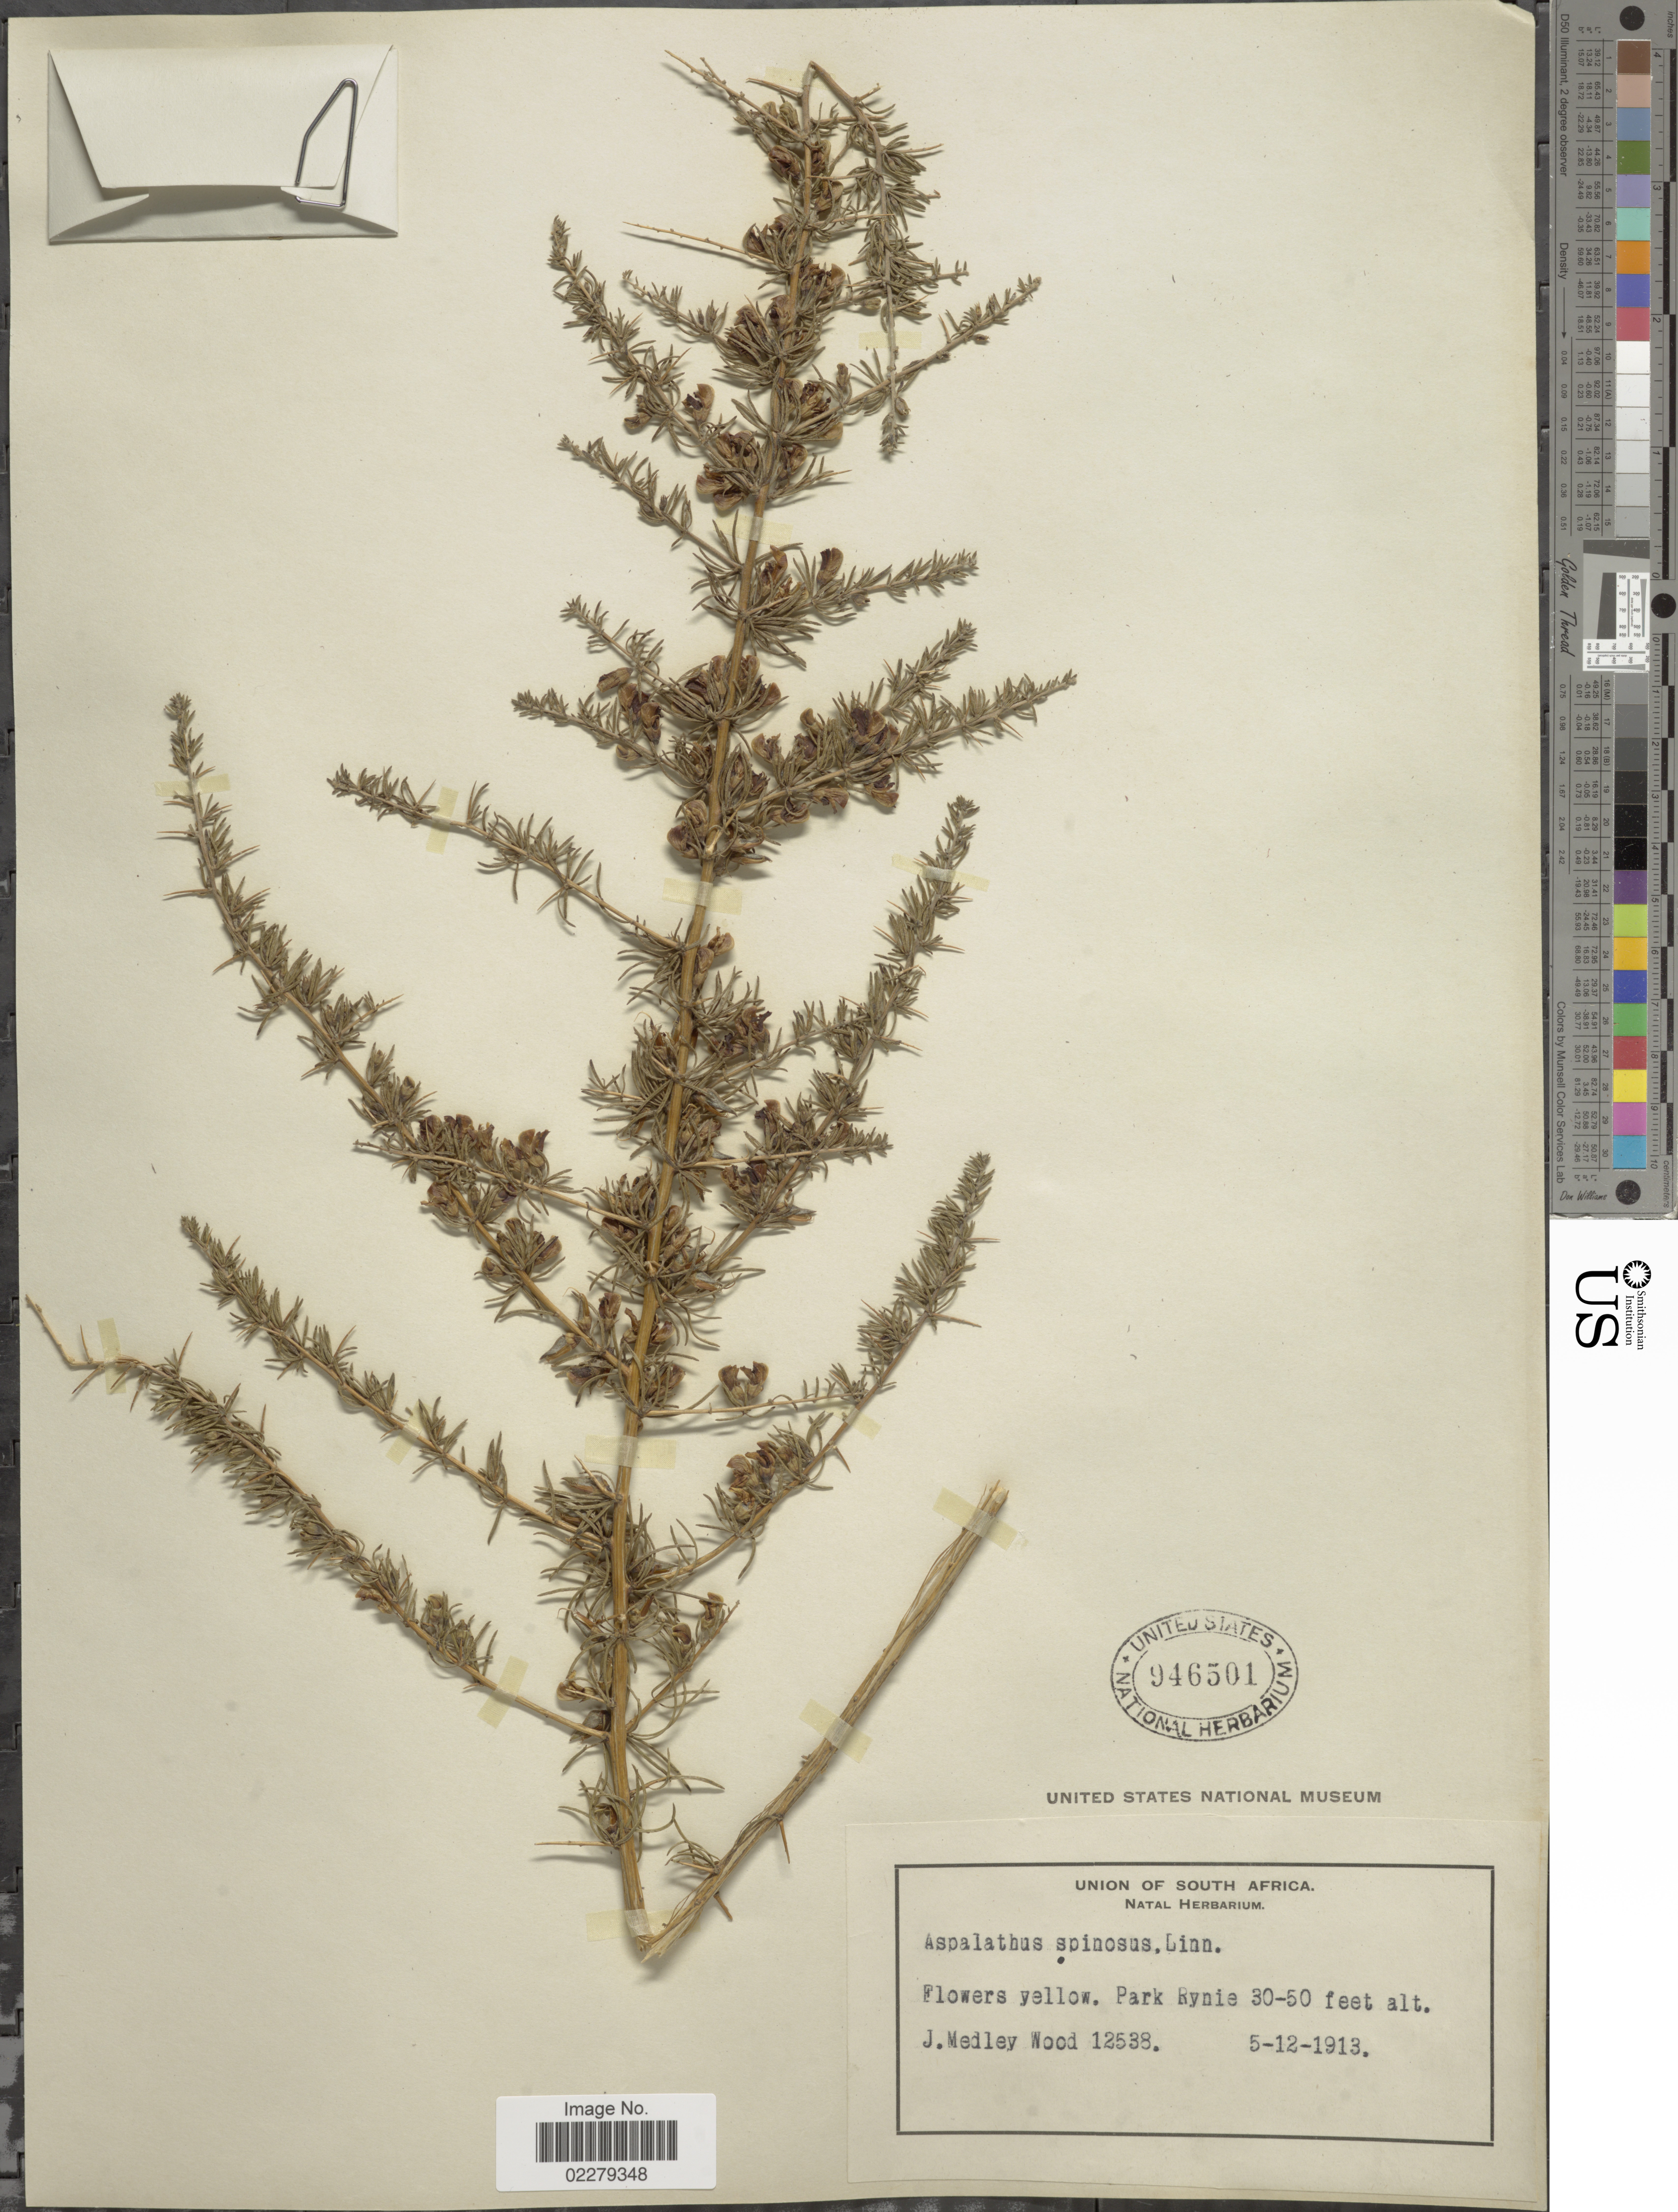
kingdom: Plantae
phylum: Tracheophyta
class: Magnoliopsida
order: Fabales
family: Fabaceae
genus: Aspalathus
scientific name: Aspalathus spinosa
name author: L.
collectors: J. Medley Wood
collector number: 12538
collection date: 1913-12-05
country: South Africa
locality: Union of South Africa. Park Rynie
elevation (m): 9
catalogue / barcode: US 946501